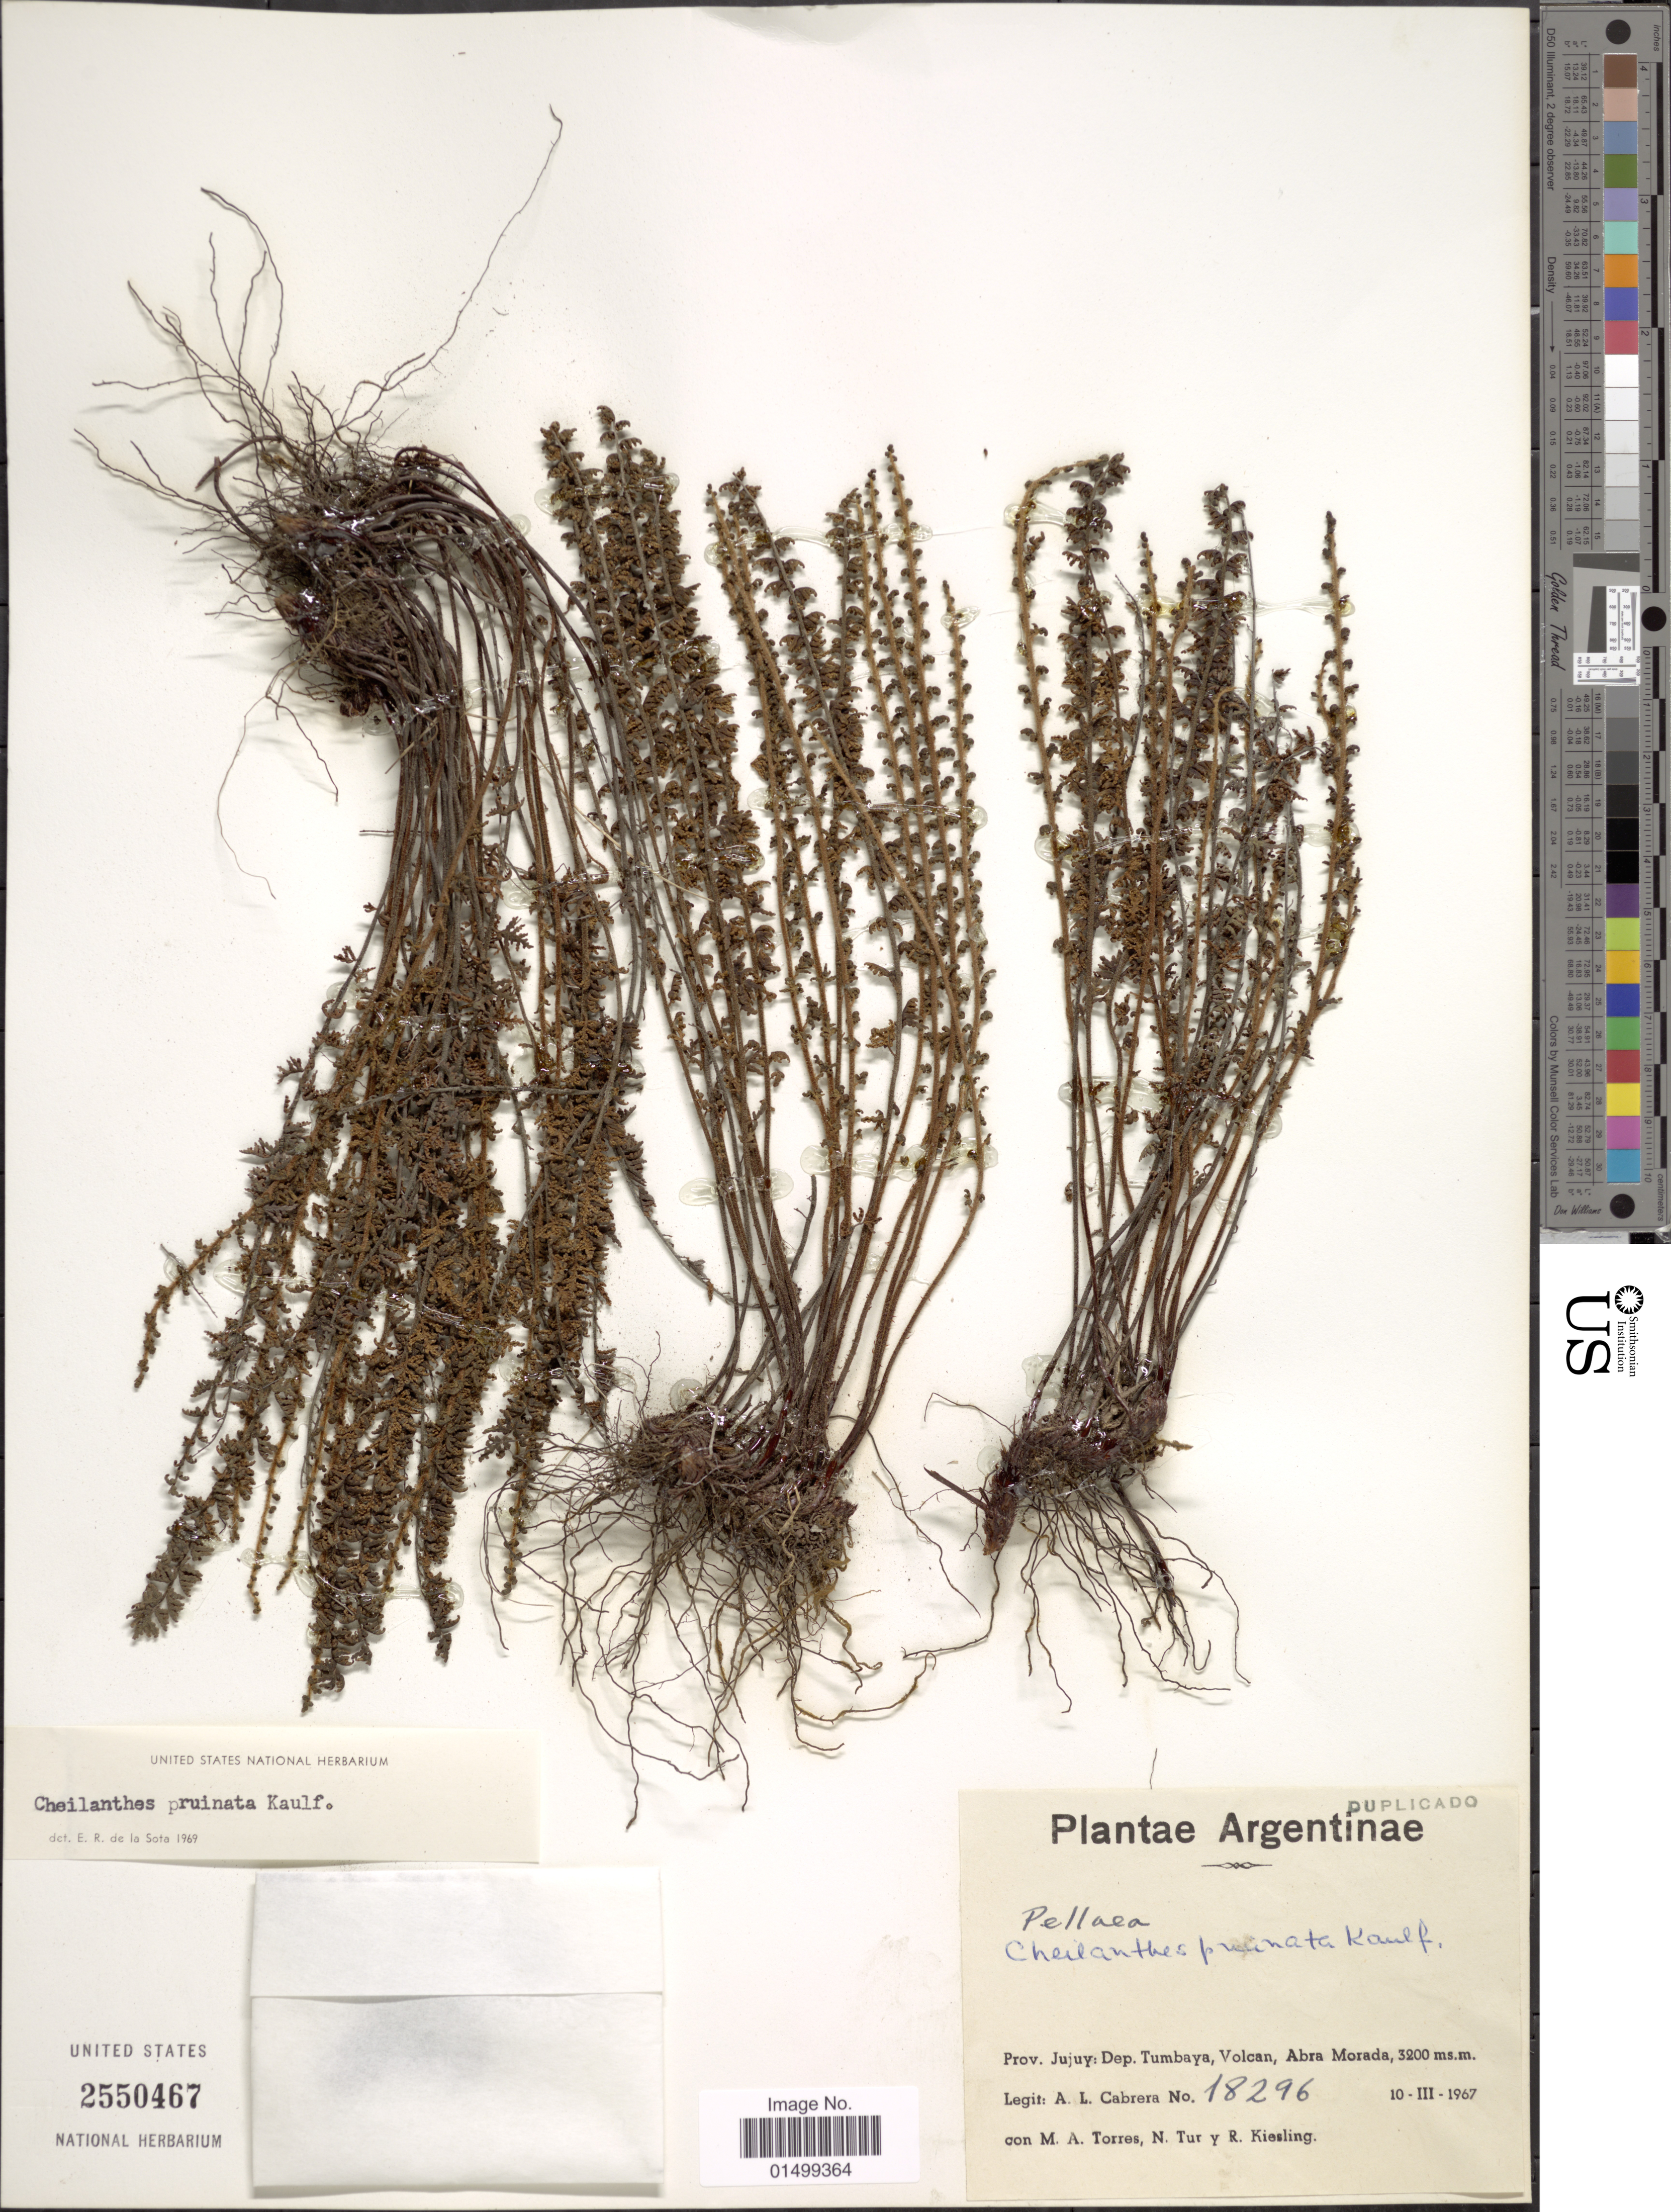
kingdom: Plantae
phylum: Tracheophyta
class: Polypodiopsida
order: Polypodiales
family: Pteridaceae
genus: Cheilanthes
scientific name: Cheilanthes pruinata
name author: Kaulf.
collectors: A. L. Cabrera, M. Torres, N. Tur & R. Kiesling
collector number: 18296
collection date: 1967-03-10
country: Argentina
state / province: Jujuy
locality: Dep. Tumbaya, Volcan, Abra Morada.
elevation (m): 3200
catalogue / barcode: US 2550467